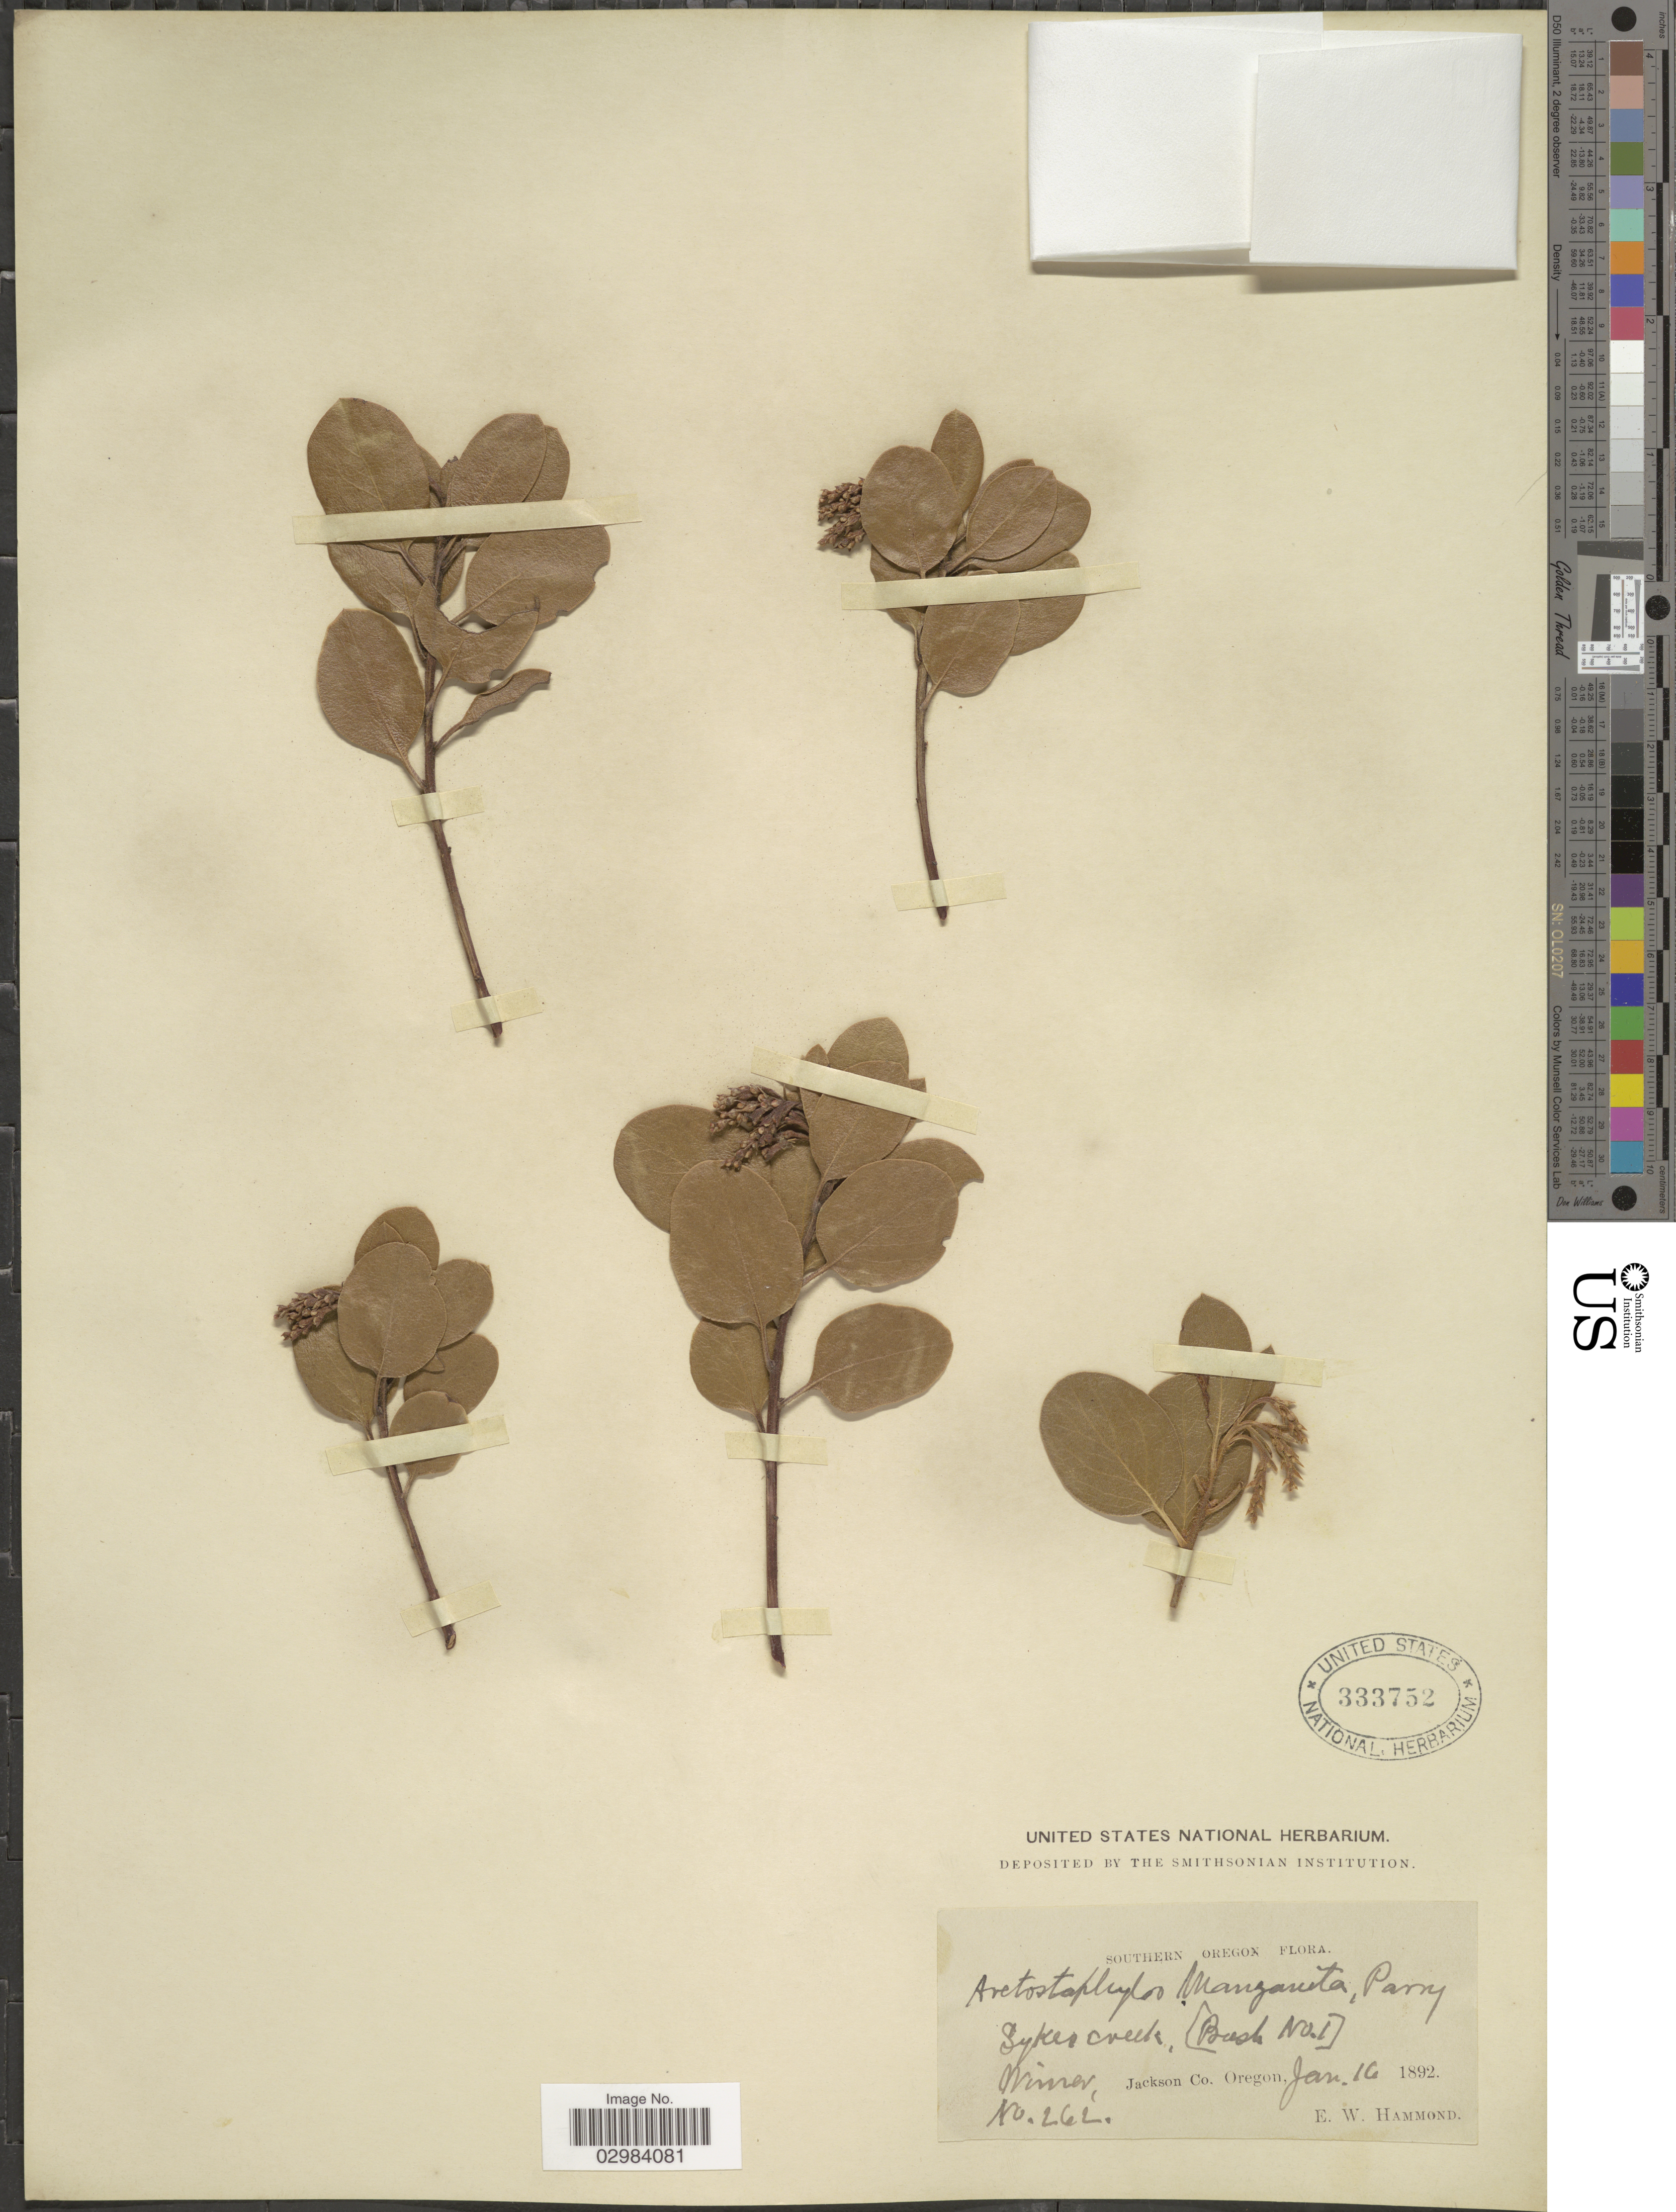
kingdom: Plantae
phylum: Tracheophyta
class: Magnoliopsida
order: Ericales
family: Ericaceae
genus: Arctostaphylos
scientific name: Arctostaphylos manzanita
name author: Parry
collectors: E. Hammond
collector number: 262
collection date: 1892-01-16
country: United States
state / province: Oregon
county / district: Jackson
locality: Southern Oregon, Sykes Creek (Bush No. 1), Wimer, Jackson Co.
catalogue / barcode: US 333752